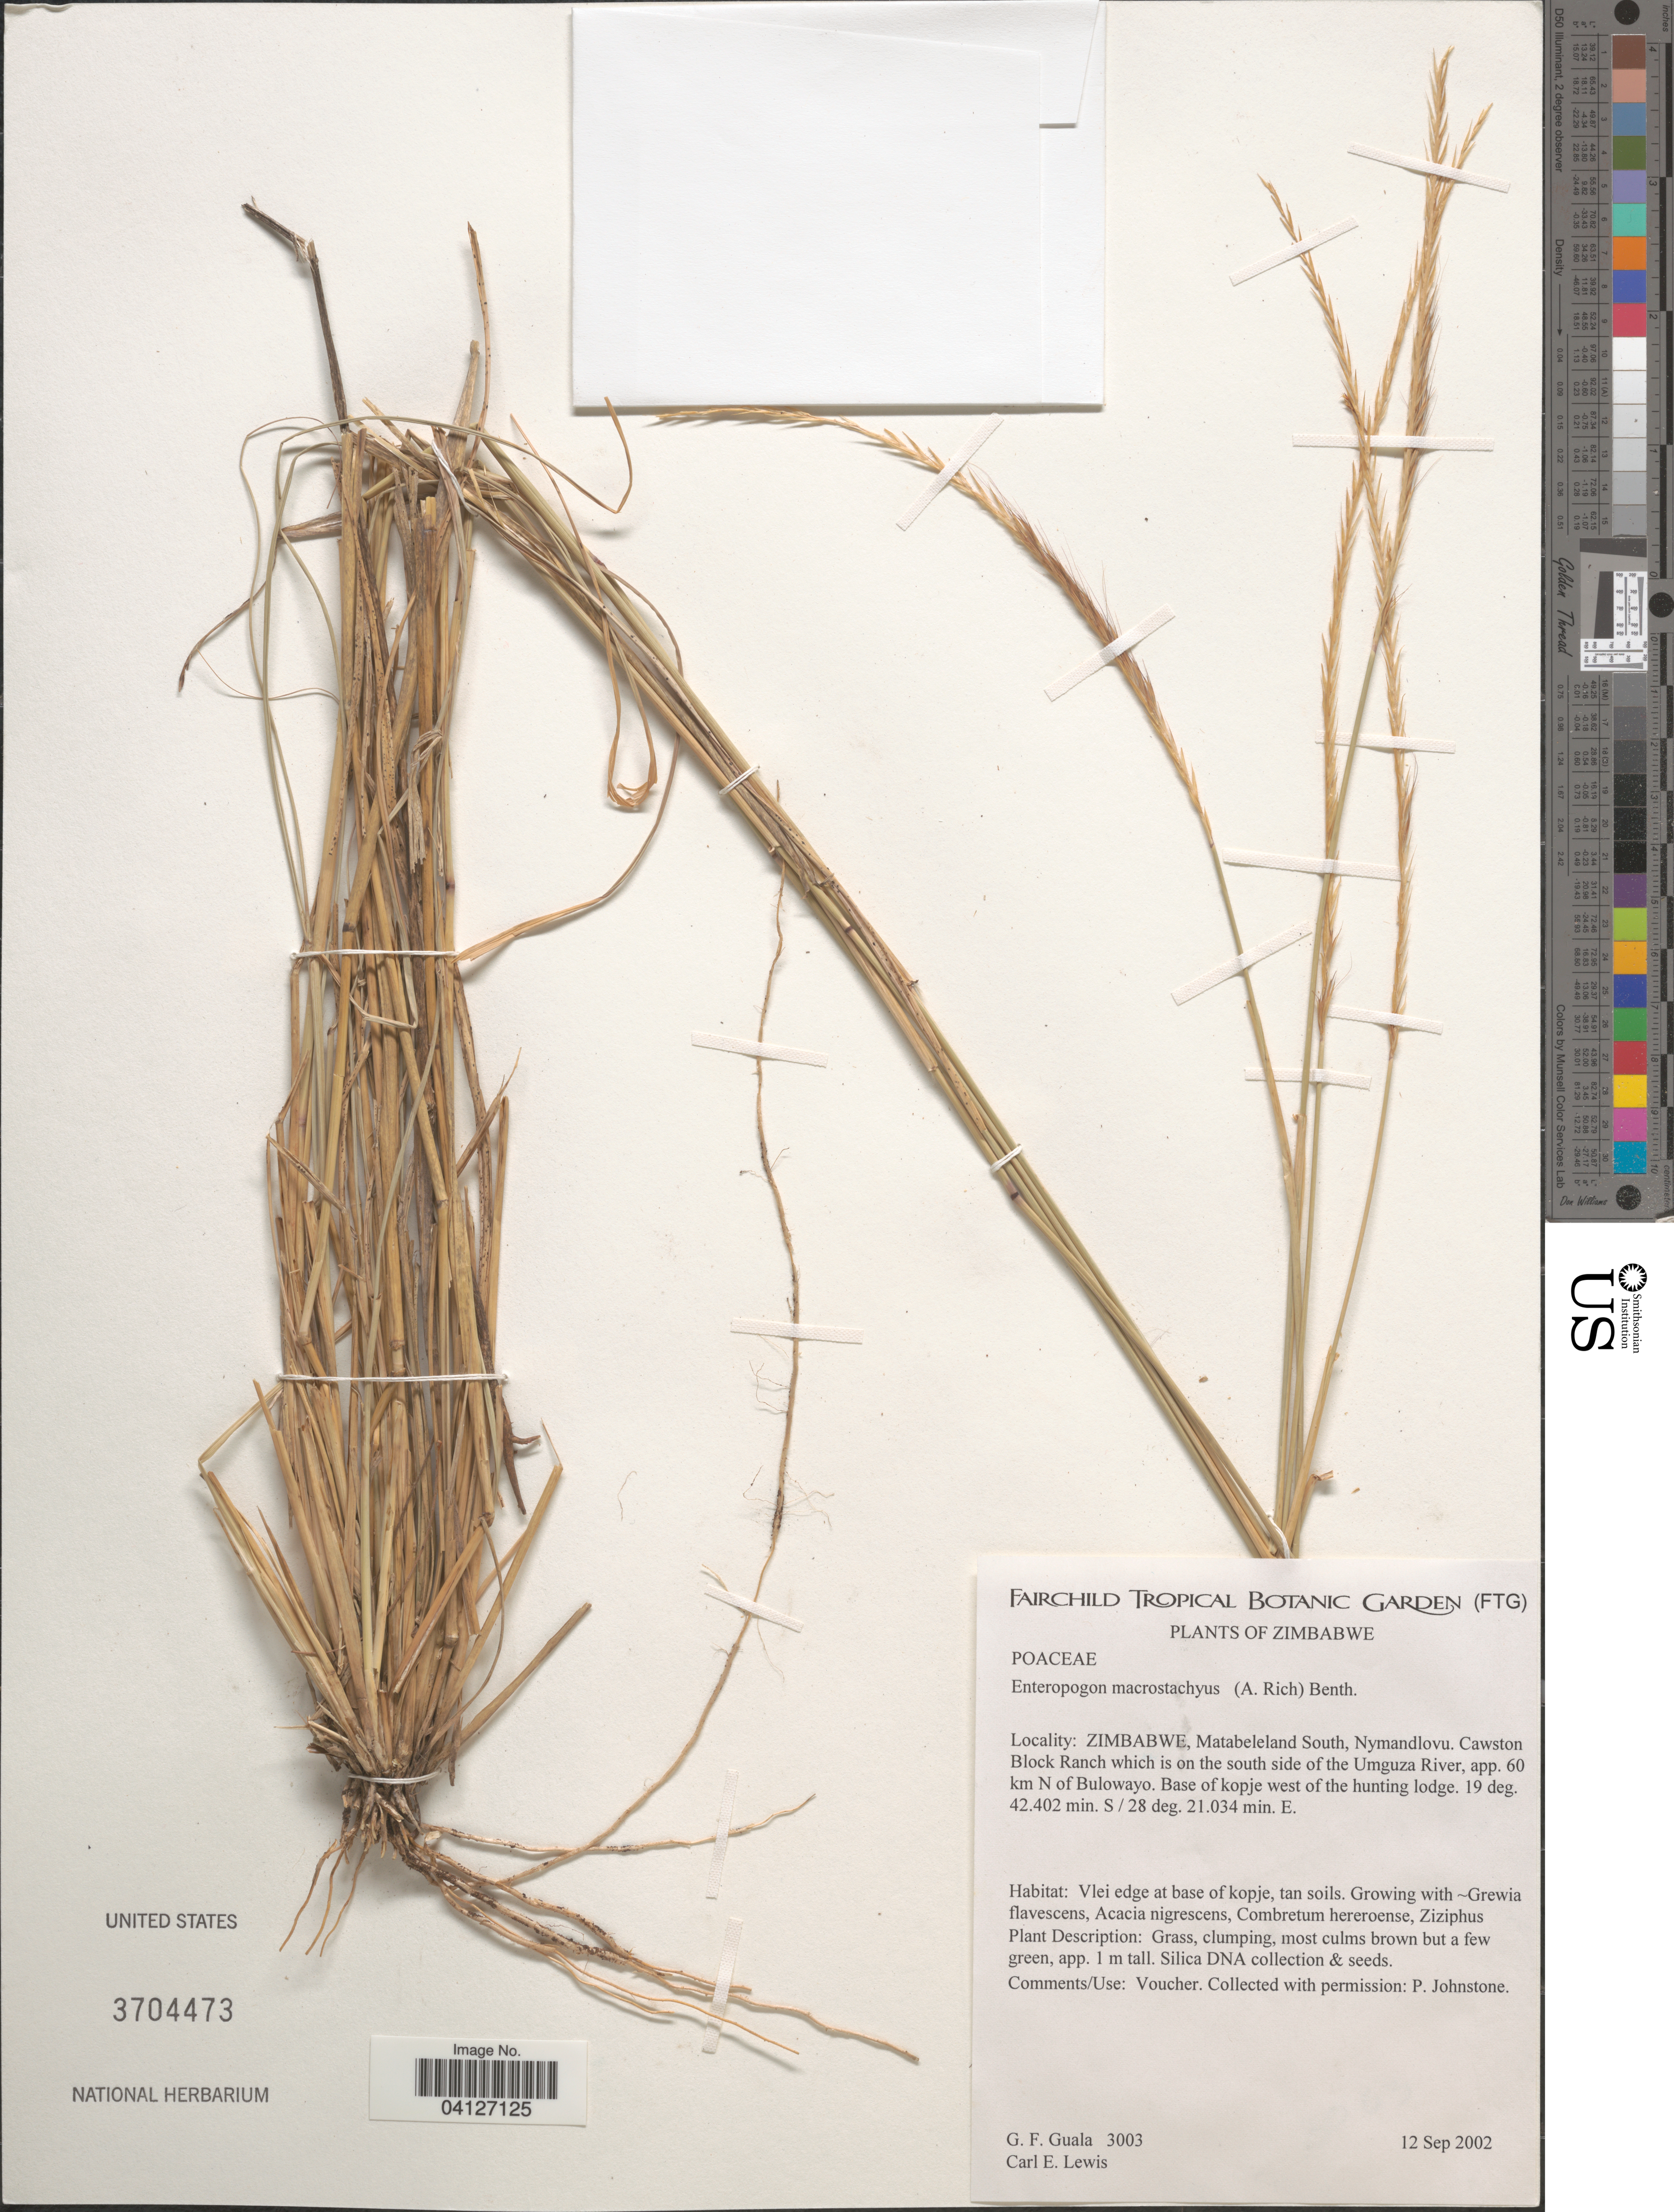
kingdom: Plantae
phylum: Tracheophyta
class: Liliopsida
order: Poales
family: Poaceae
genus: Enteropogon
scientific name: Enteropogon macrostachyus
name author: (Hochst. ex A. Rich.) Munro ex Benth.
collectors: G. Guala & C. Lewis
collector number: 3003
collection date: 2002-09-12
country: Zimbabwe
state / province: Matabeleland South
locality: Nymandlovu. Cawston Block Ranch which is on the south side of the Umguza River, app. 60 km N of Bulowayo. Base of west of the hunting lodge.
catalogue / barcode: US 3704473